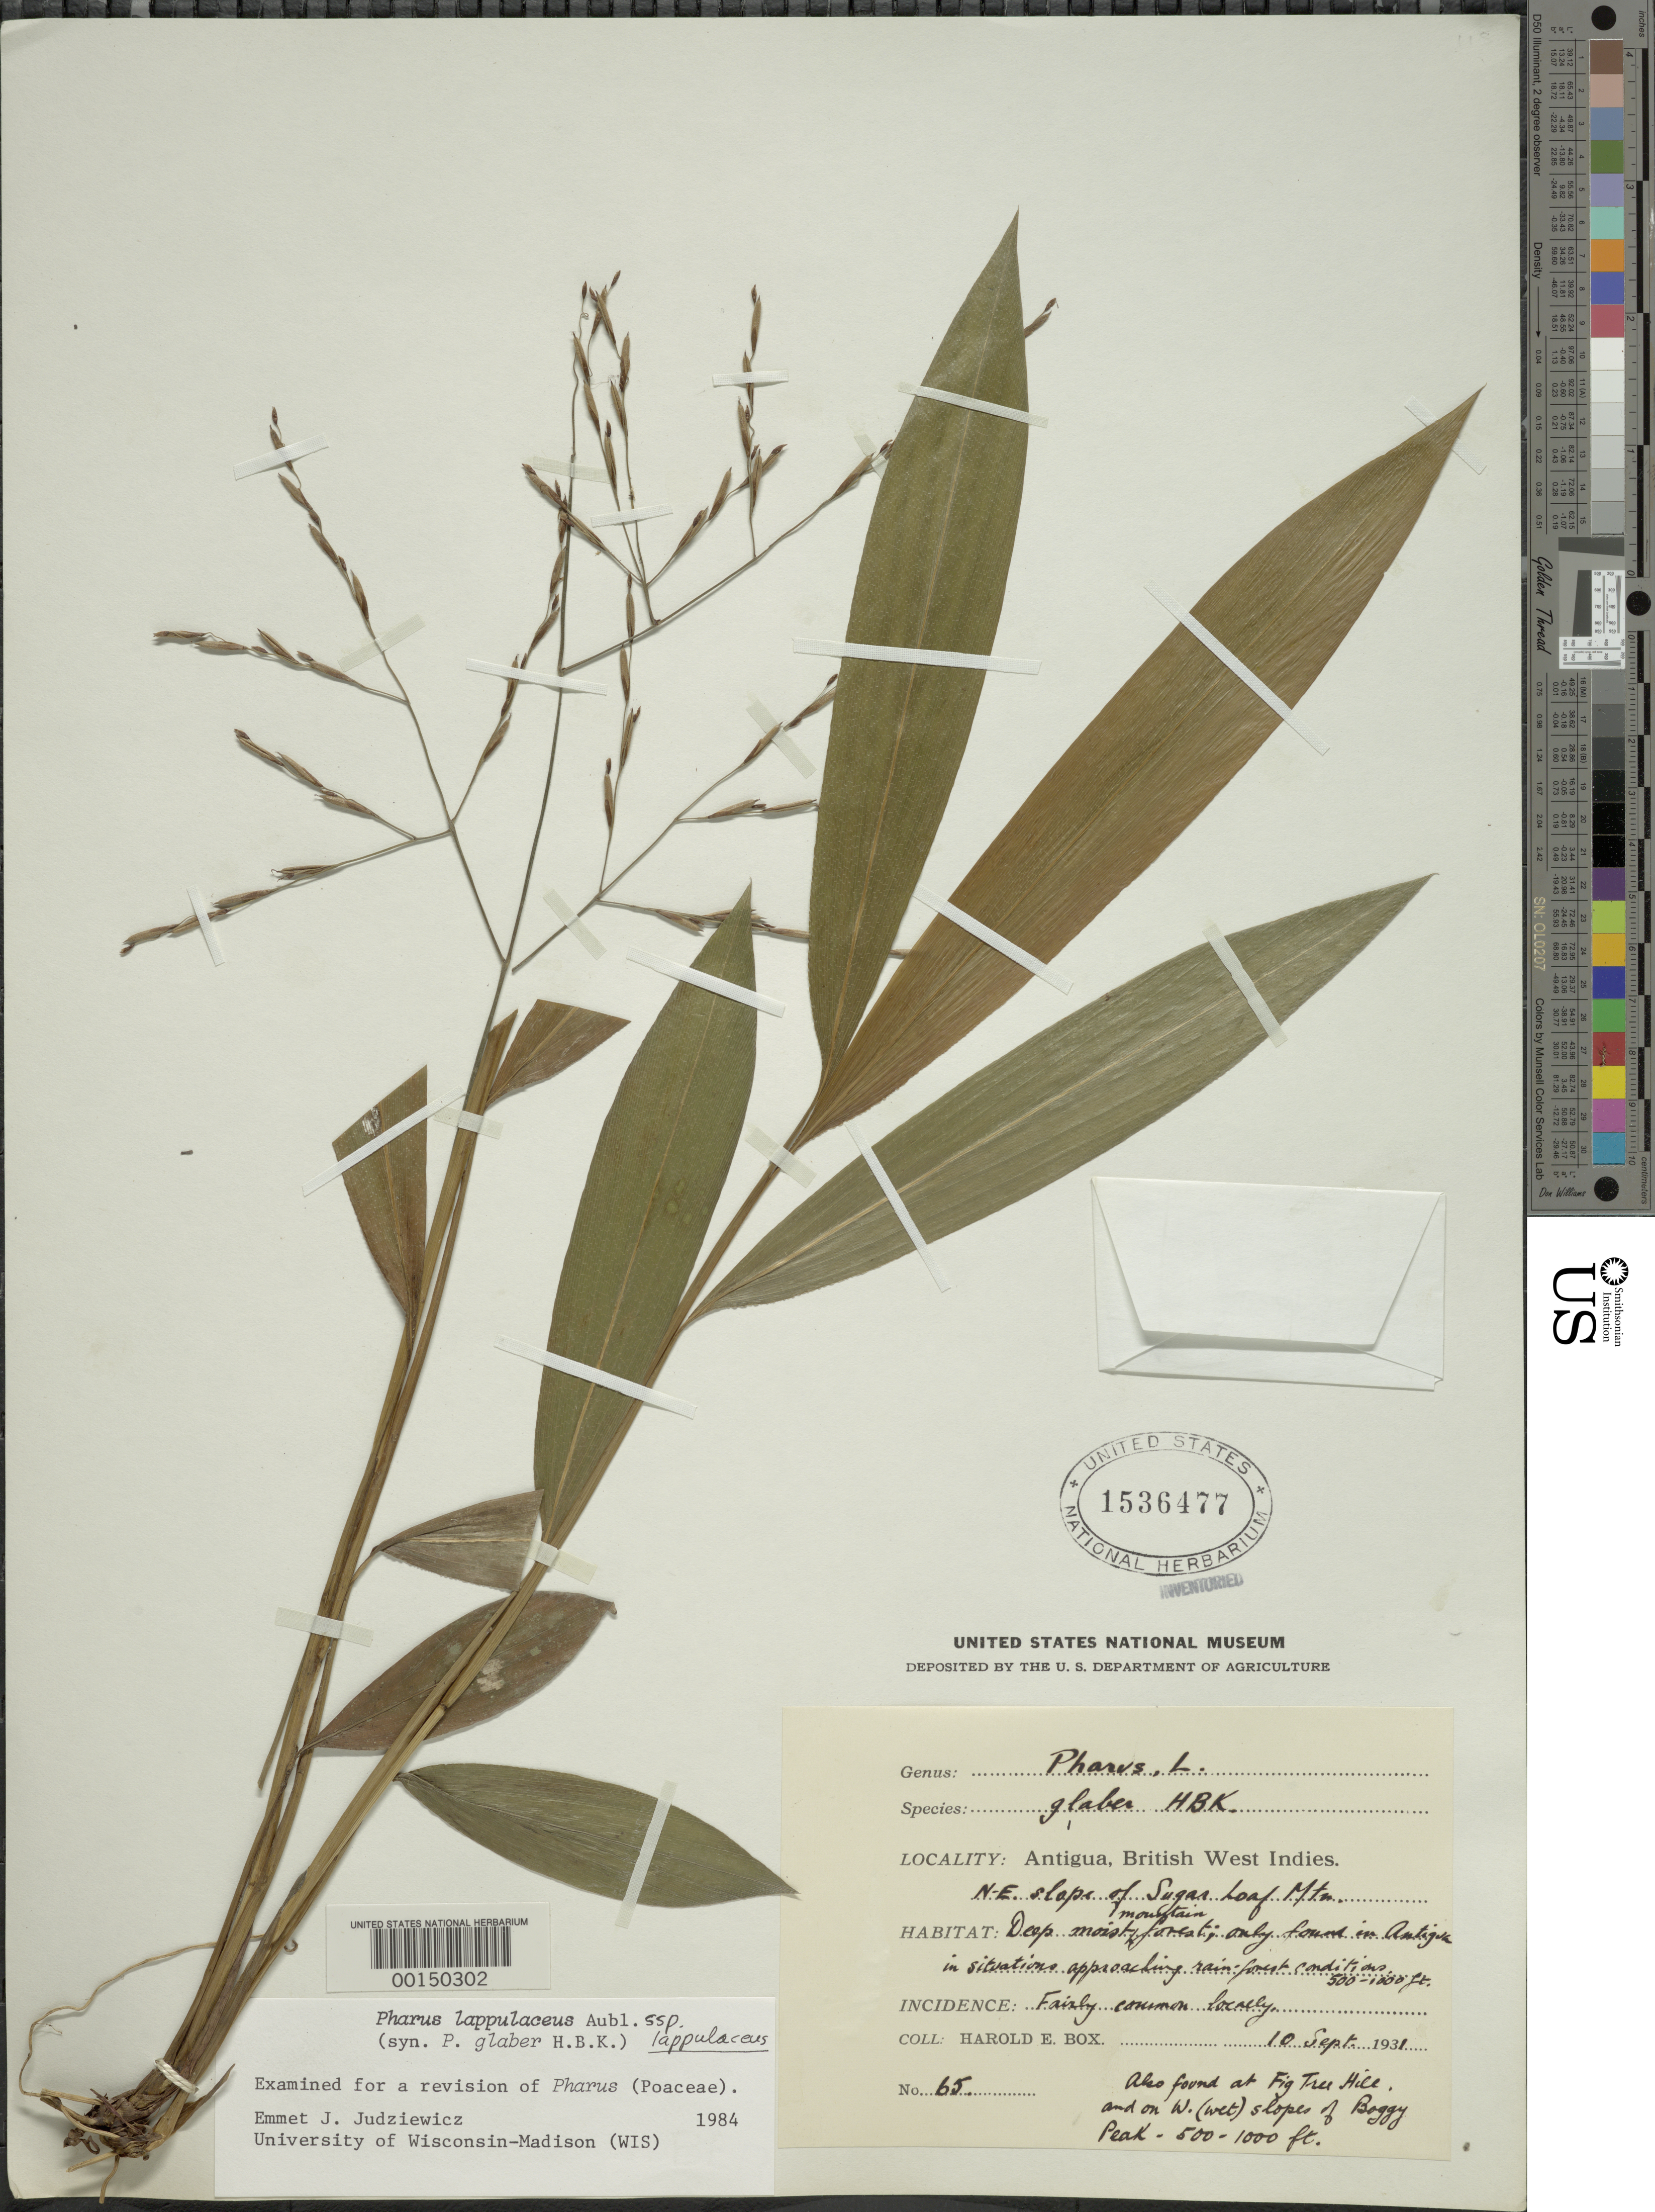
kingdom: Plantae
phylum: Tracheophyta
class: Liliopsida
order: Poales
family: Poaceae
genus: Pharus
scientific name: Pharus lappulaceus subsp. lappulaceus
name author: Aubl.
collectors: H. E. Box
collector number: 65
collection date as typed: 10 Sep 1931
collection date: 1931-09-10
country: Antigua and Barbuda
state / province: Saint Paul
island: Antigua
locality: Sugarloaf Mt.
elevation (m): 153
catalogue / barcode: US 1536477